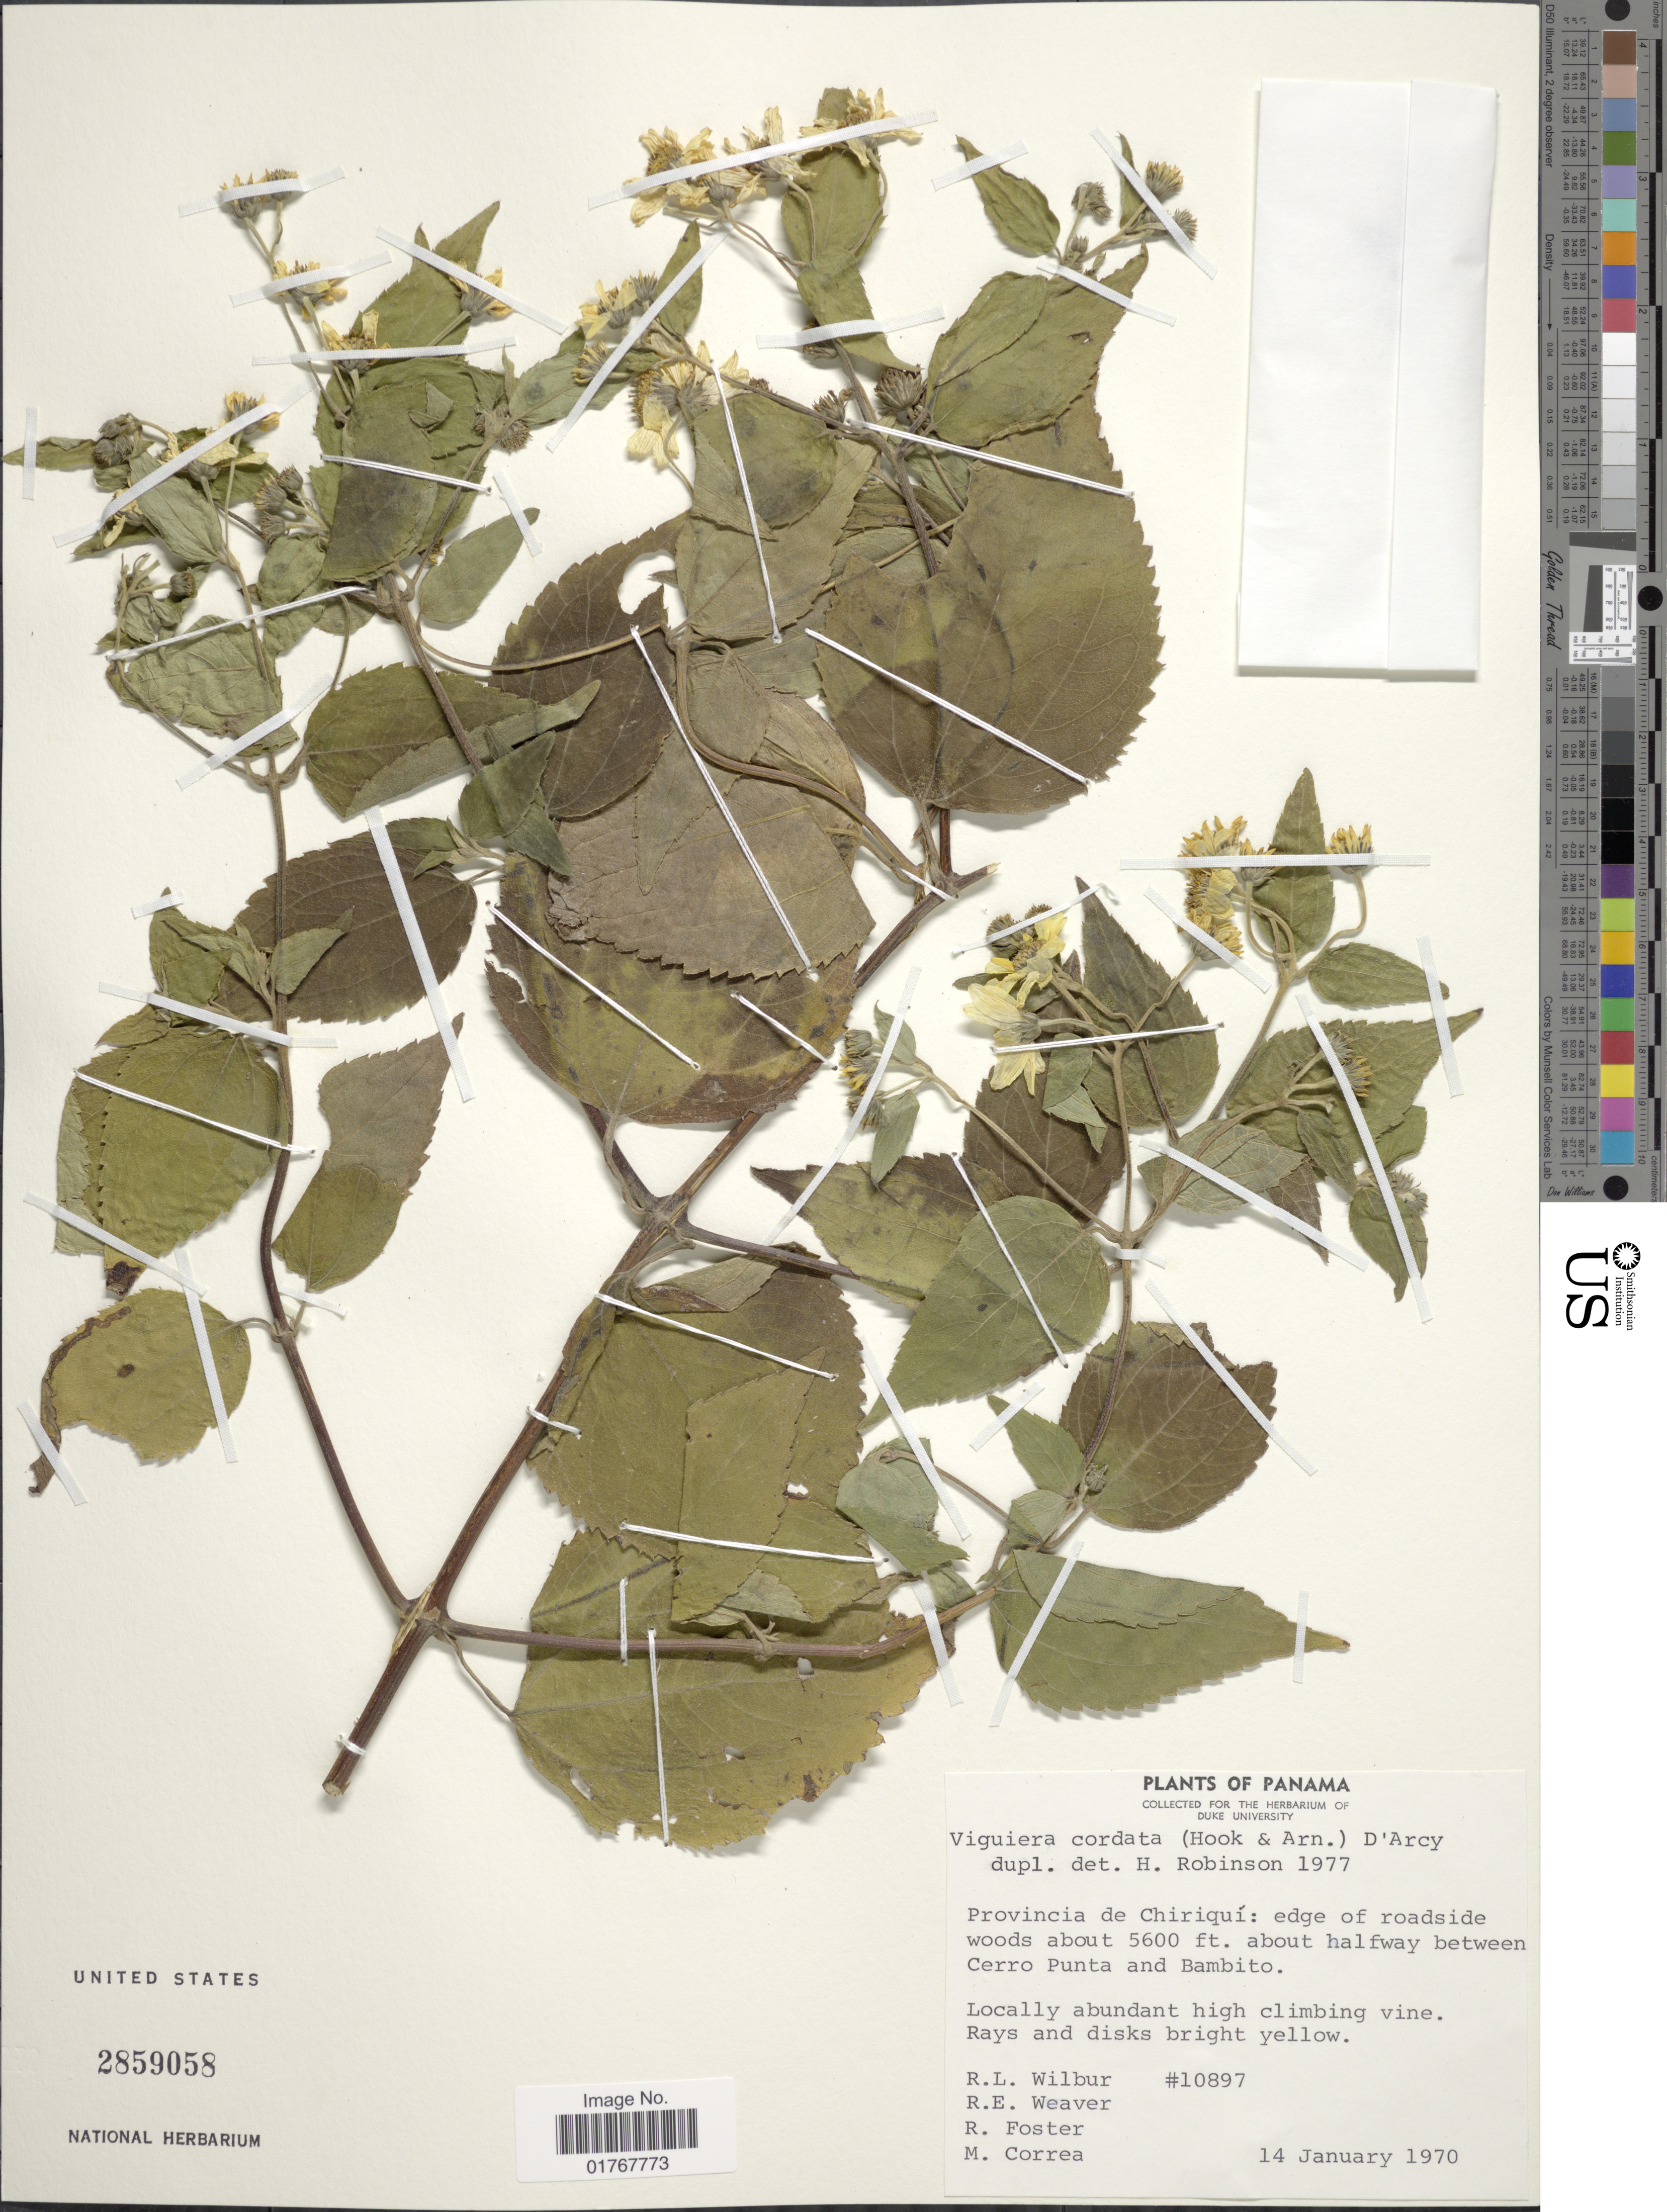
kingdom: Plantae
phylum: Tracheophyta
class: Magnoliopsida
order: Asterales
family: Asteraceae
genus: Viguiera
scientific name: Viguiera cordata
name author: (Hook. & Arn.) D'Arcy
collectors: R. L. Wilbur, R. E. Weaver, R. Foster & M. Correa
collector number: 10897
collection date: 1970-01-14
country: Panama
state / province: Chiriqui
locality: Edge of roadside woods, about halfway between Cerro Punta and Bambito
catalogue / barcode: US 2859058